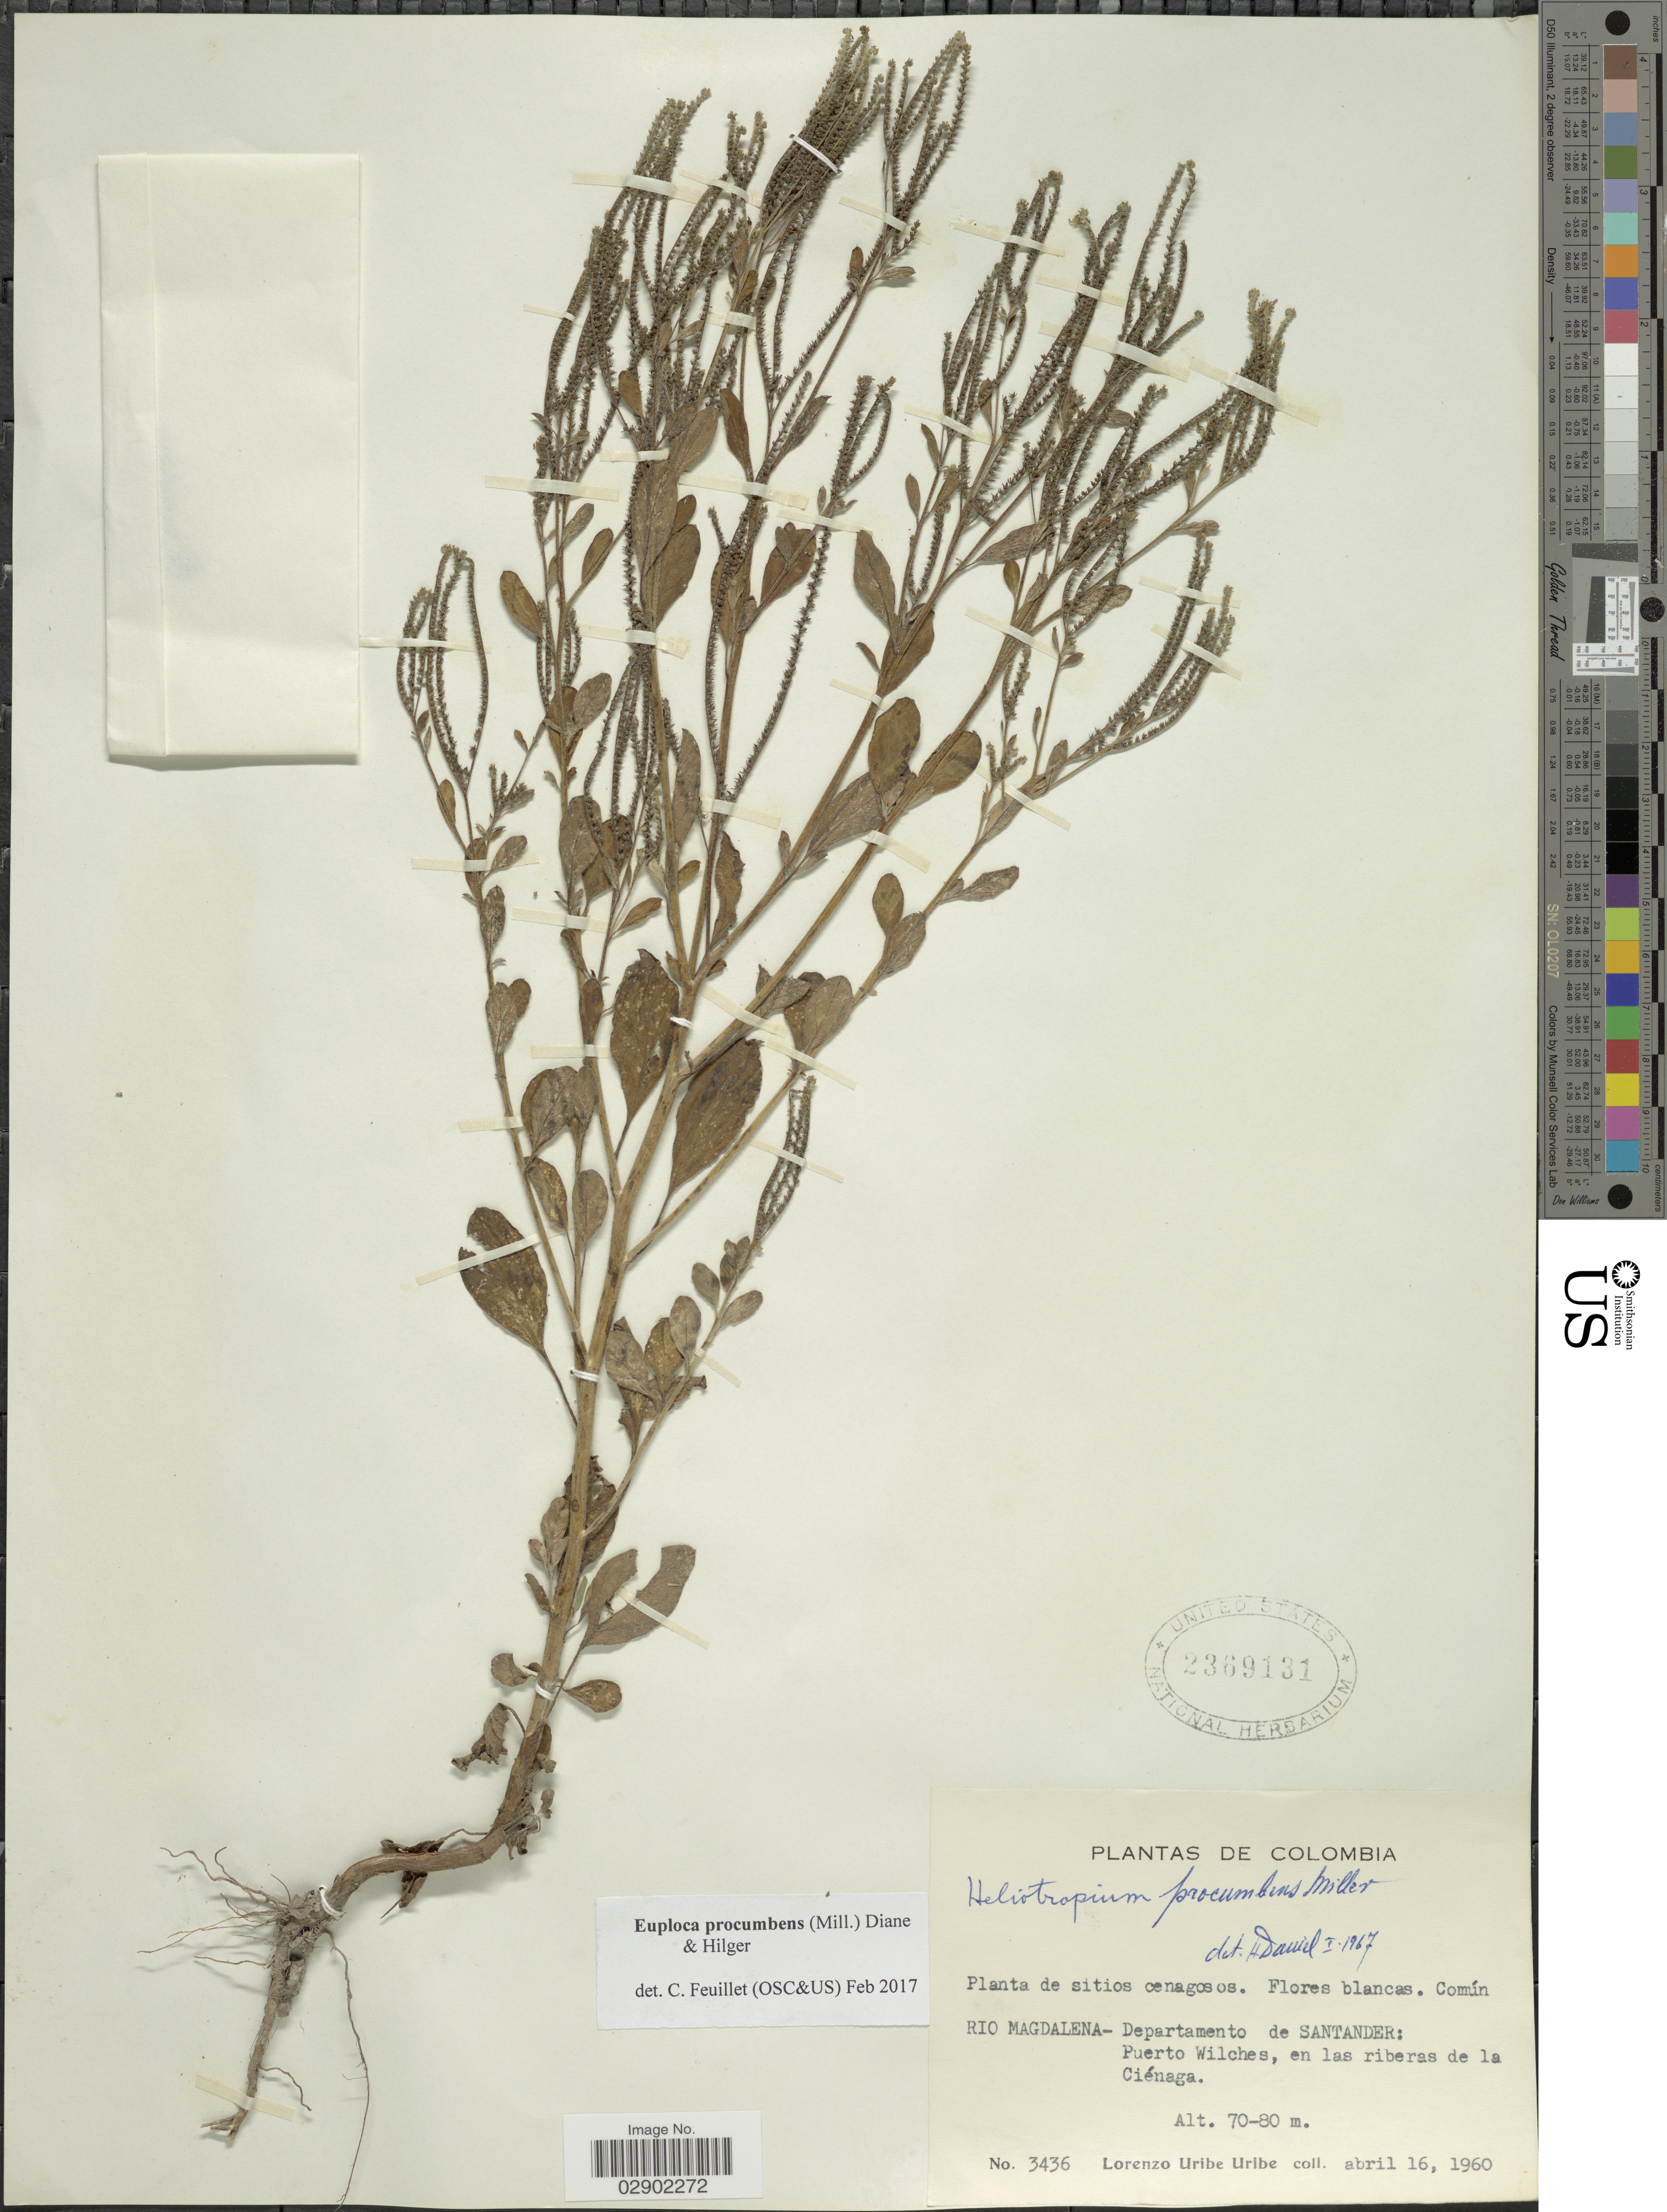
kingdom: Plantae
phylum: Tracheophyta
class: Magnoliopsida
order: Boraginales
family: Heliotropiaceae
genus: Euploca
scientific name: Euploca procumbens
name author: (Mill.) Diane & Hilger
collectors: L. Uribe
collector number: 3436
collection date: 1960-04-16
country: Colombia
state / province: Magdalena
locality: Rio Magdalena- Departamento de Santander: Puerto Wilches, en las riberas de la Ciénaga.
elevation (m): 70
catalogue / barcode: US 2369131